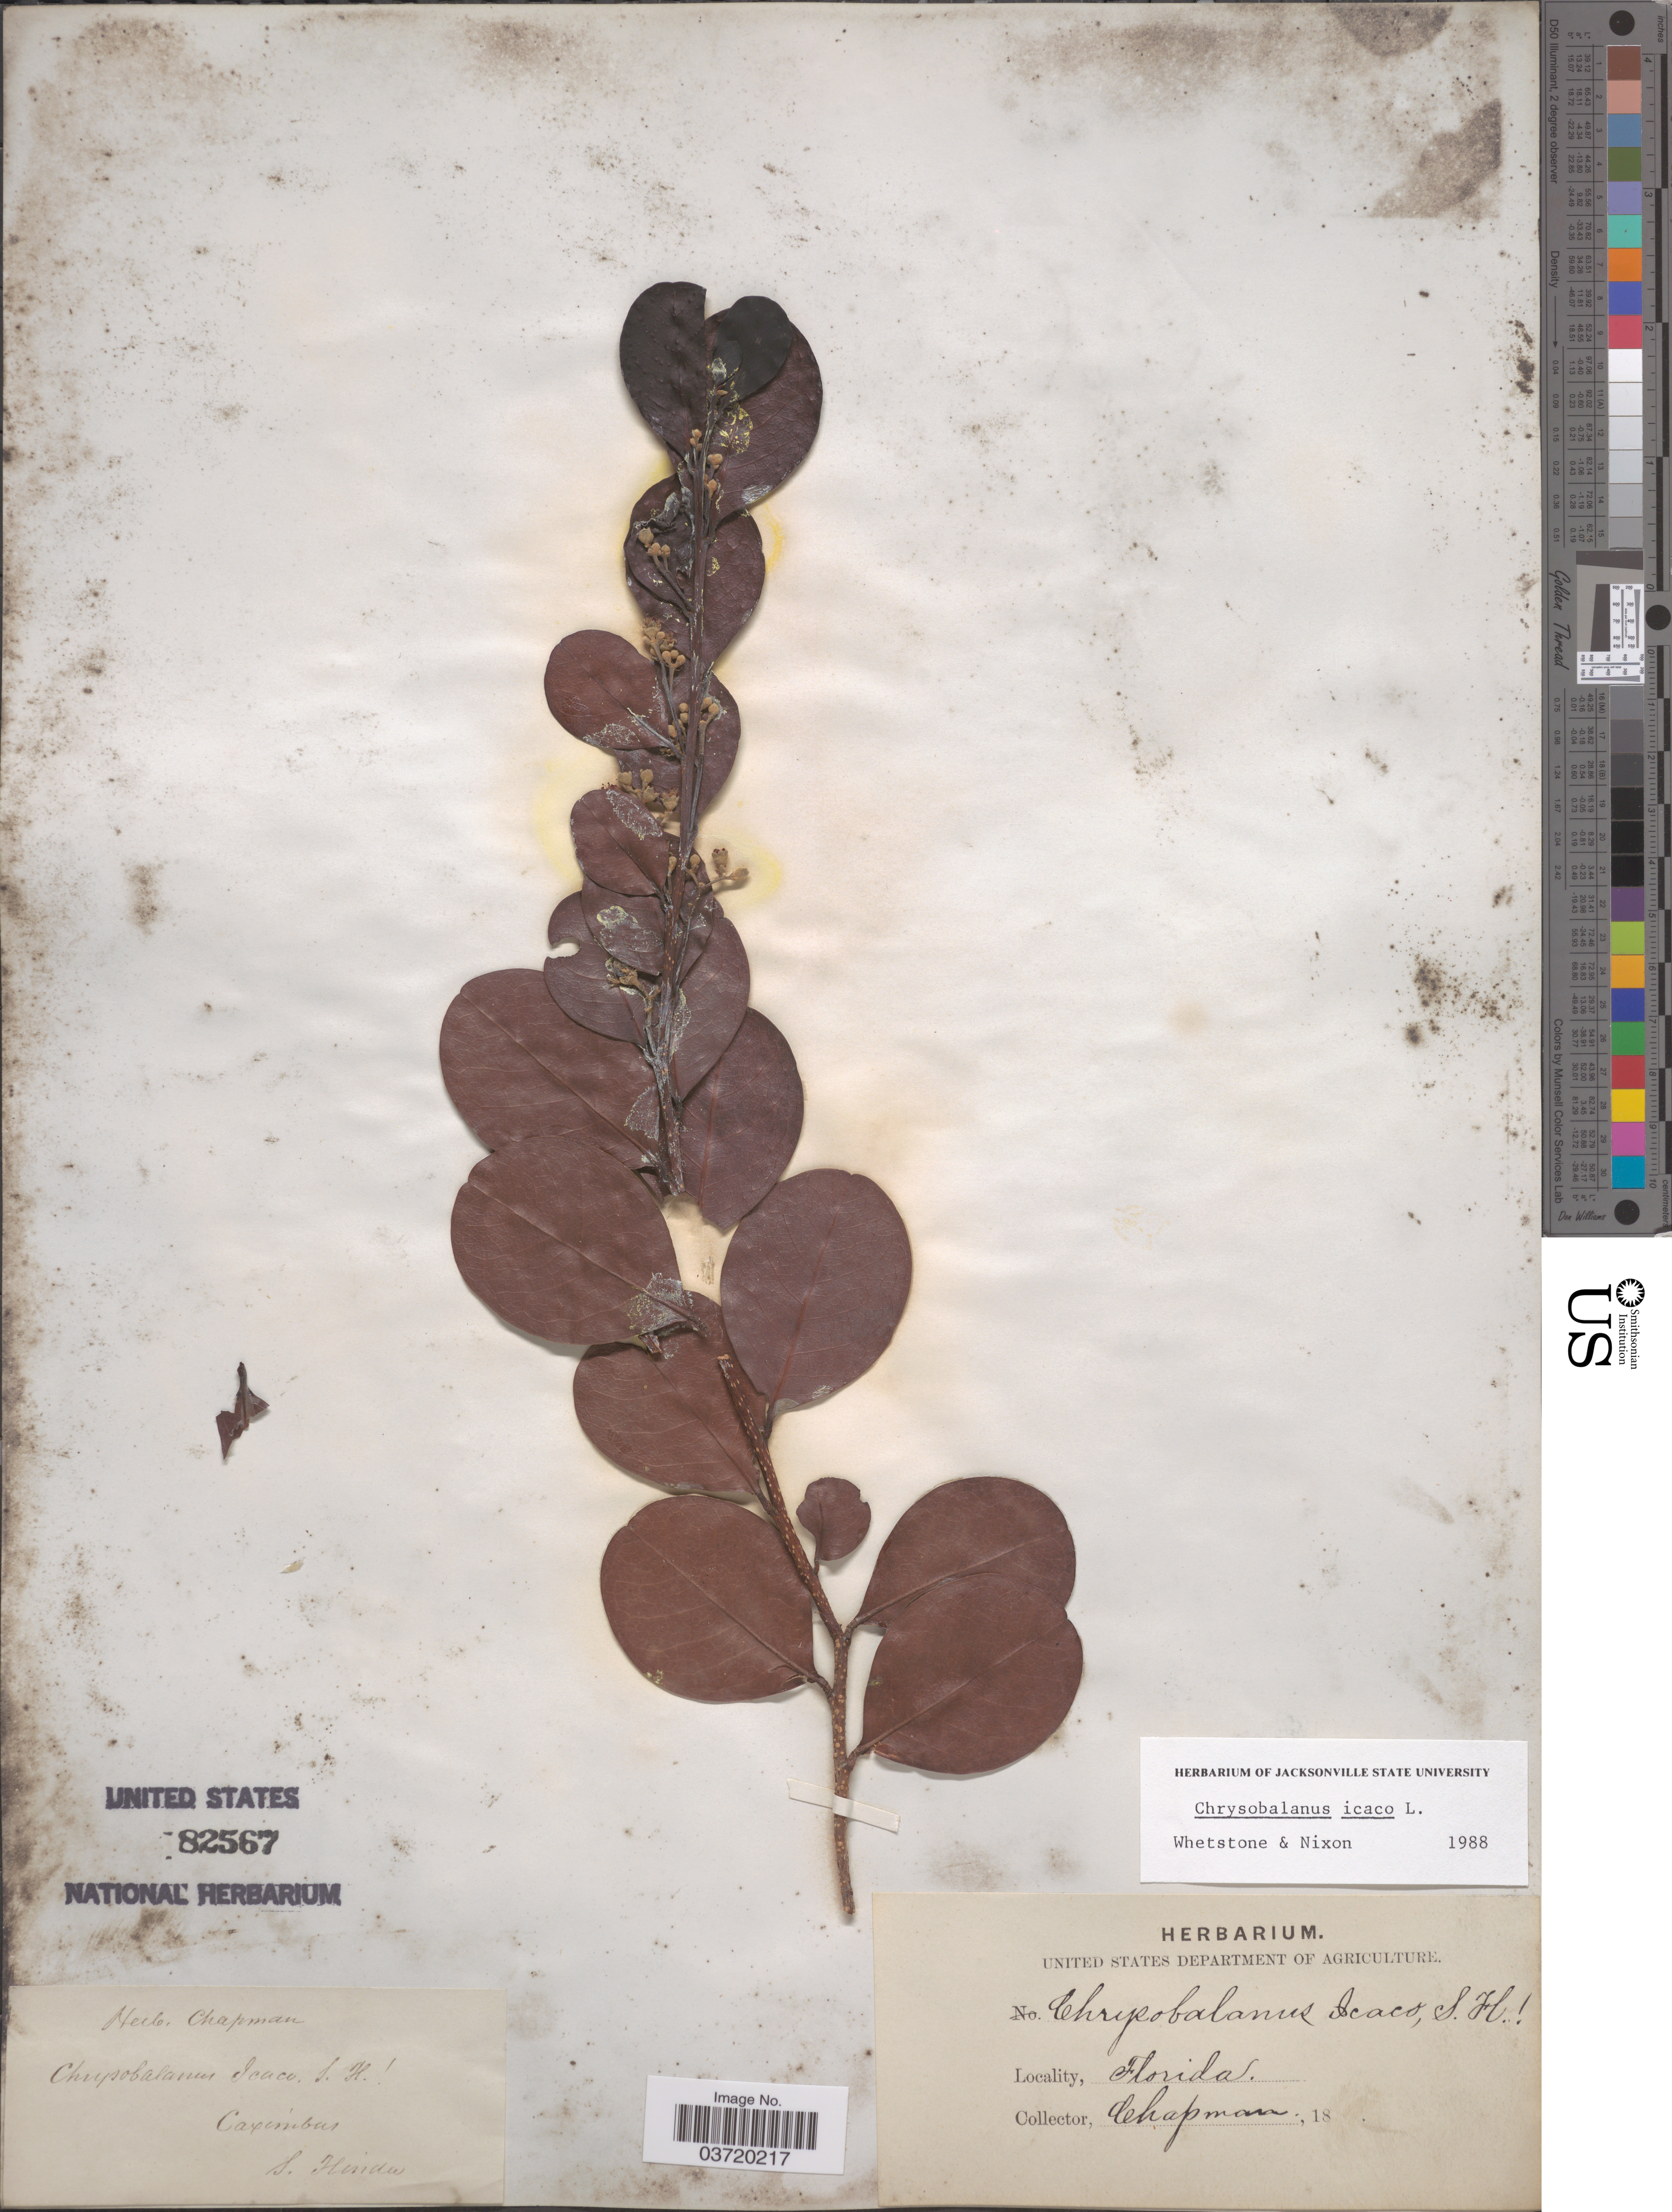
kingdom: Plantae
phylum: Tracheophyta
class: Magnoliopsida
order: Malpighiales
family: Chrysobalanaceae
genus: Chrysobalanus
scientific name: Chrysobalanus icaco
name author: L.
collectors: A. Chapman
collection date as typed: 18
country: United States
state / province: Florida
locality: Caxambas. S. Florida.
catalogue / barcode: US 82567